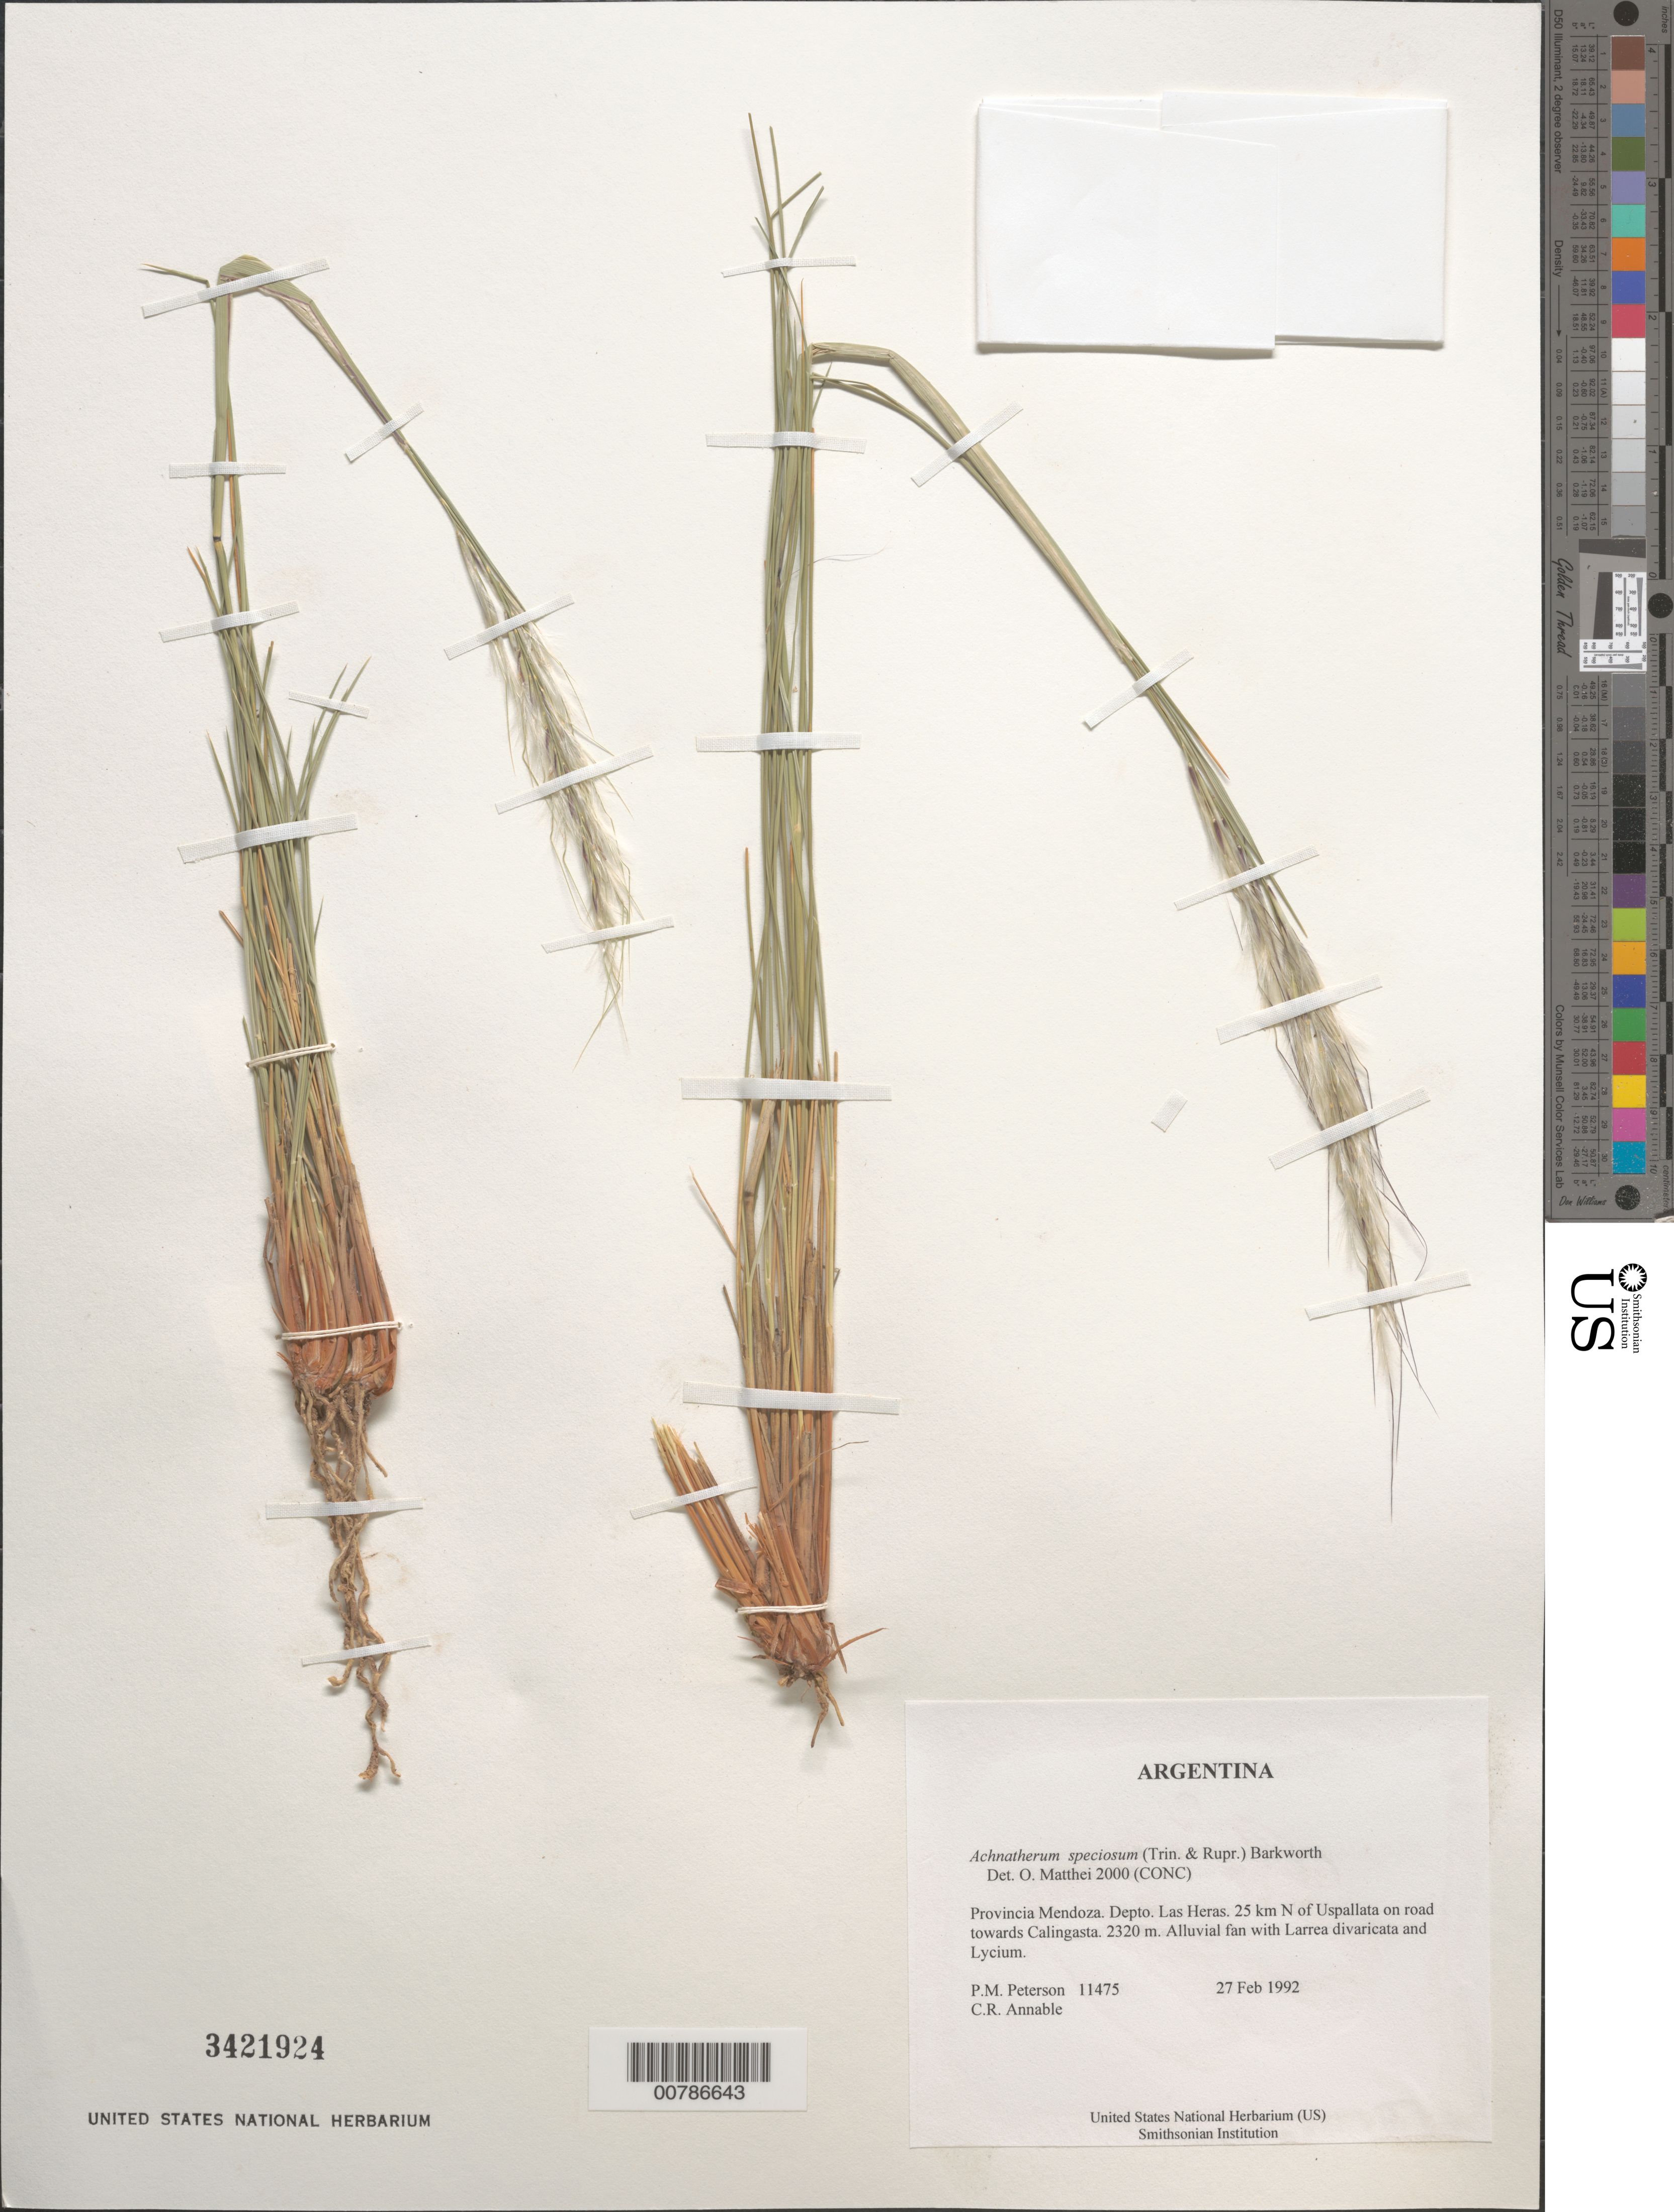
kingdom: Plantae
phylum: Tracheophyta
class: Liliopsida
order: Poales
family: Poaceae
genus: Pappostipa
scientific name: Pappostipa speciosa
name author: (Trin. & Rupr.) Romasch.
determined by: Matthei, O. R.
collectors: P. M. Peterson & C. R. Annable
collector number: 11475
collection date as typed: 27 Feb 1992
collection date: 1992-02-27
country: Argentina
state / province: Mendoza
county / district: Las Heras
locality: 25 km N of Uspallata on road towards Calingasta.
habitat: Alluvial fan with Larrea divaricata and Lycium.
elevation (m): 2320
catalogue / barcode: US 3421924